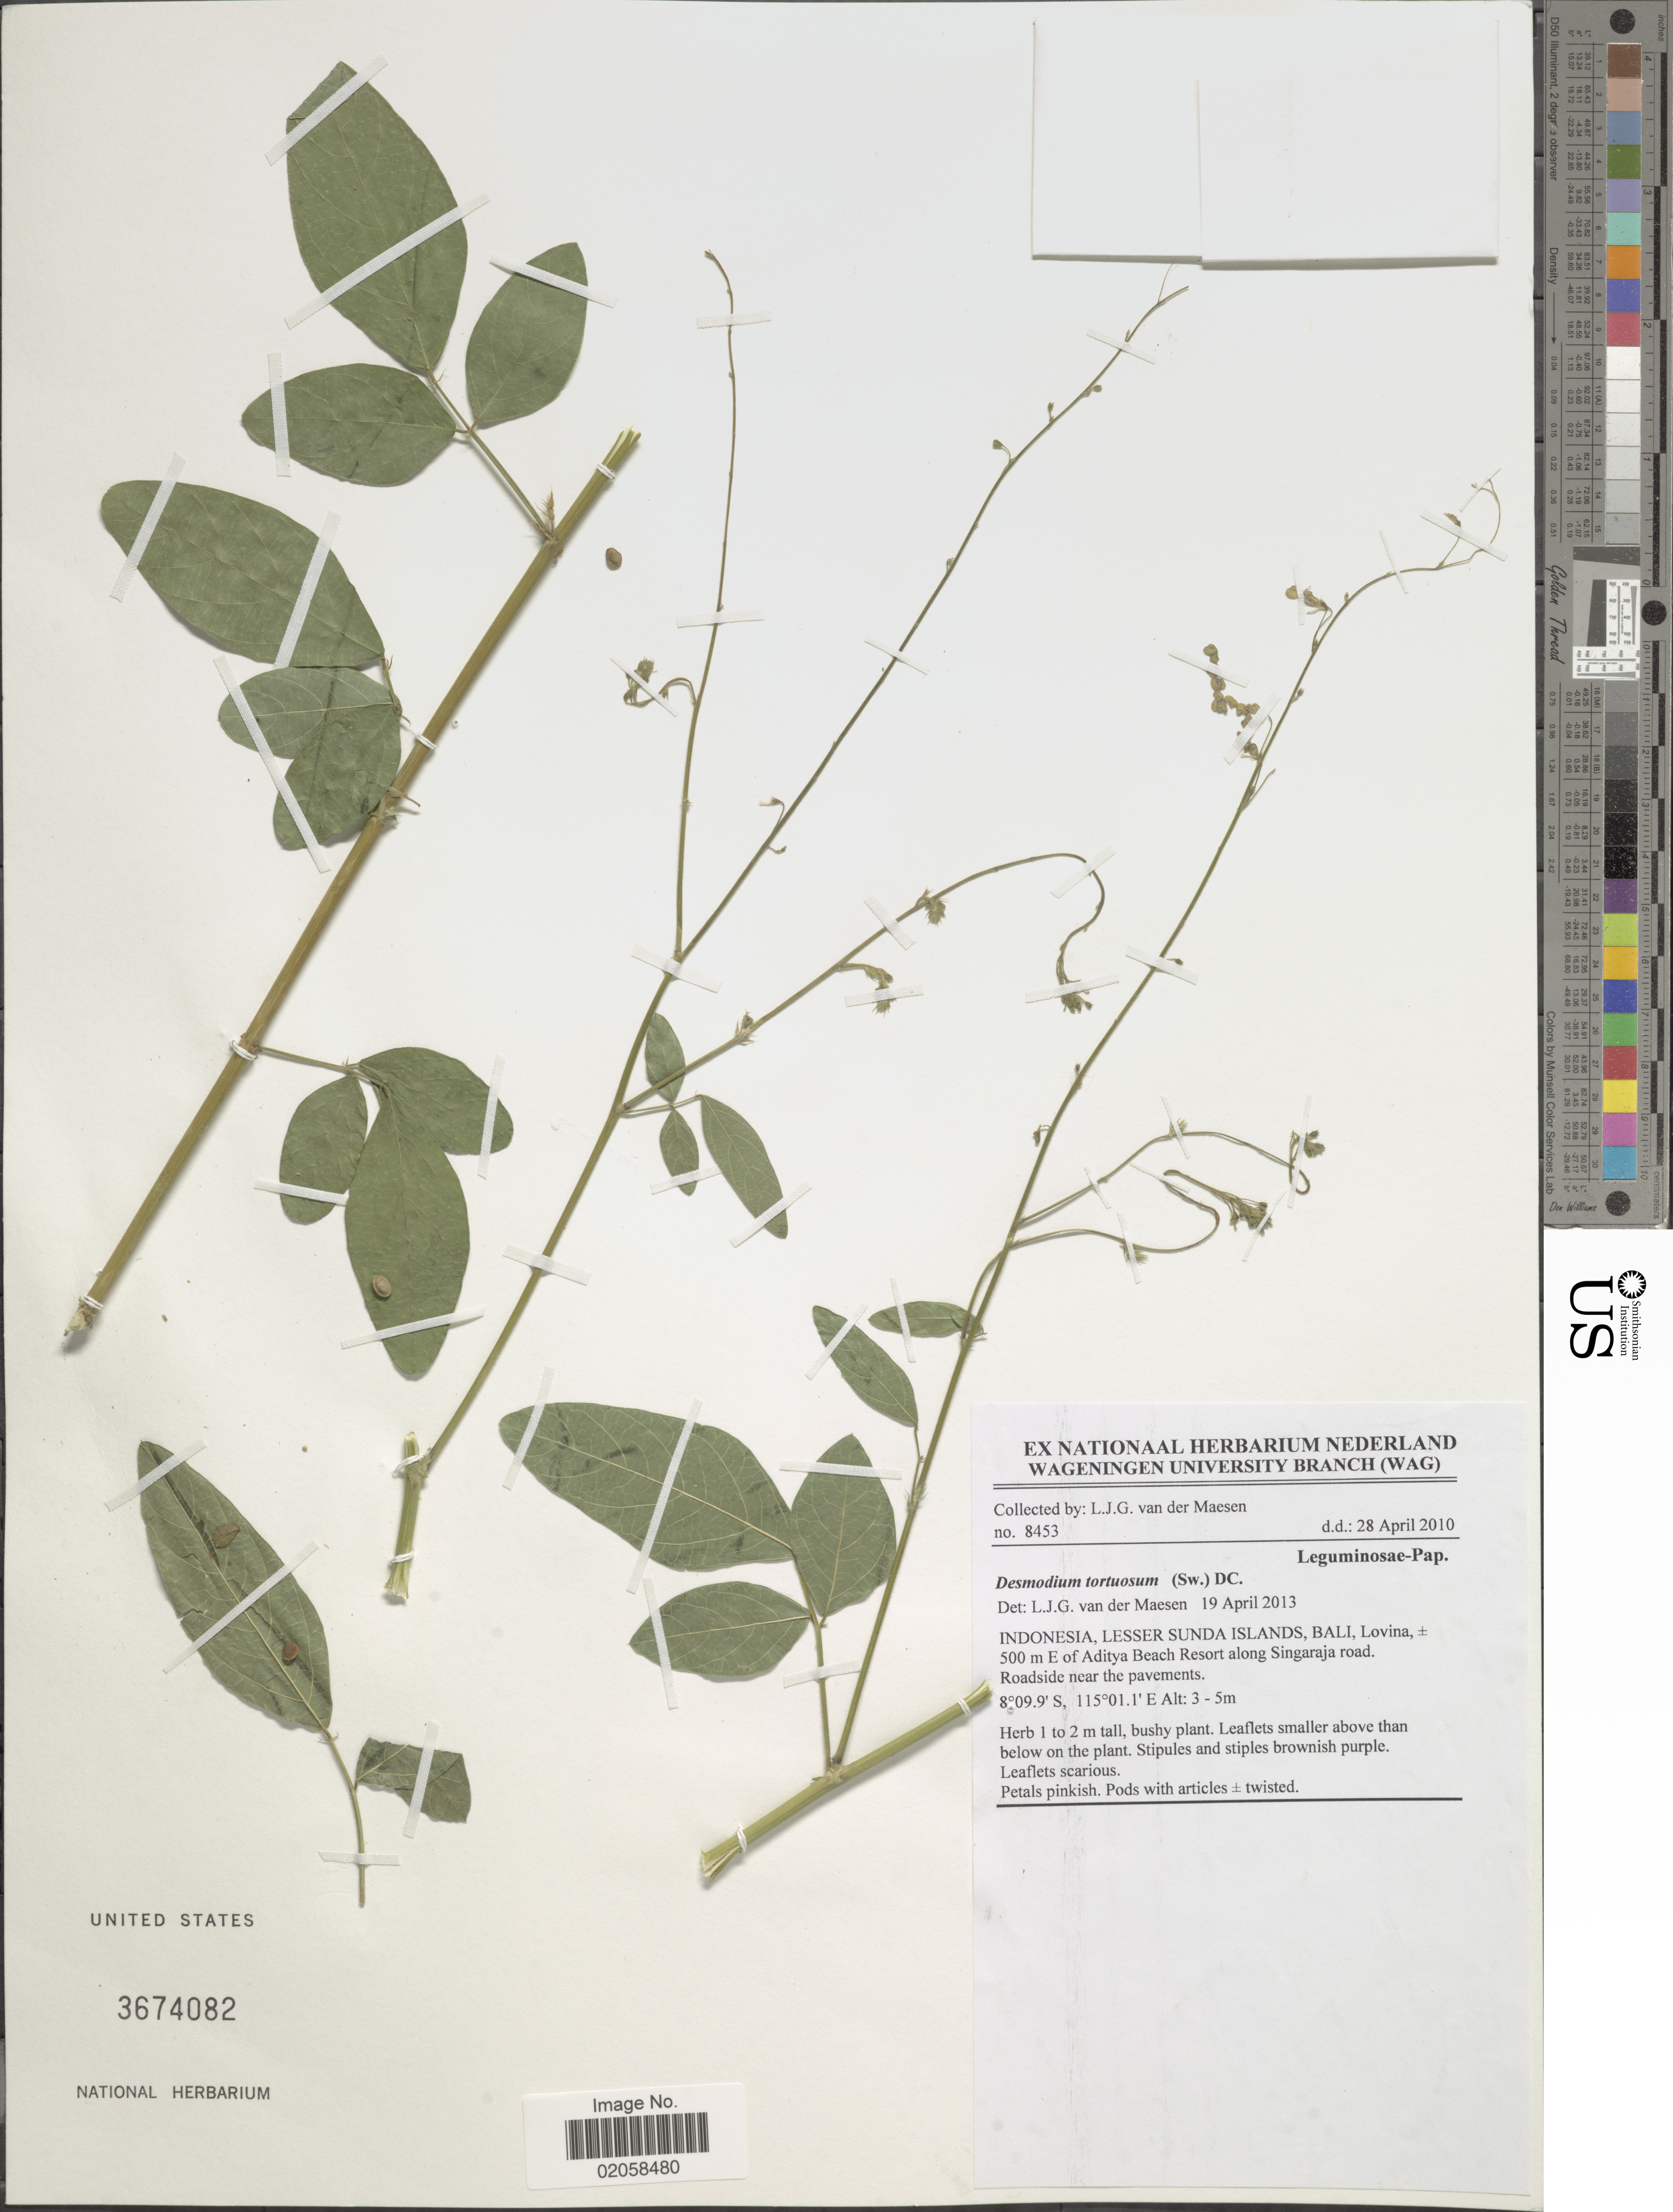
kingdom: Plantae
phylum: Tracheophyta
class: Magnoliopsida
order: Fabales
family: Fabaceae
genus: Desmodium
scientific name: Desmodium tortuosum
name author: (Sw.) DC.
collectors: L. van der Maesen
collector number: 8453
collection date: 2010-04-28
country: Indonesia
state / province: Nusa Tenggara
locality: Lesser Sunda Islands, Bali, Lovina, +/- 500 m E of Aditya Beach Resort along Singaraja Road, roadside near the pavements.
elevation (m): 3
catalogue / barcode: US 3674082